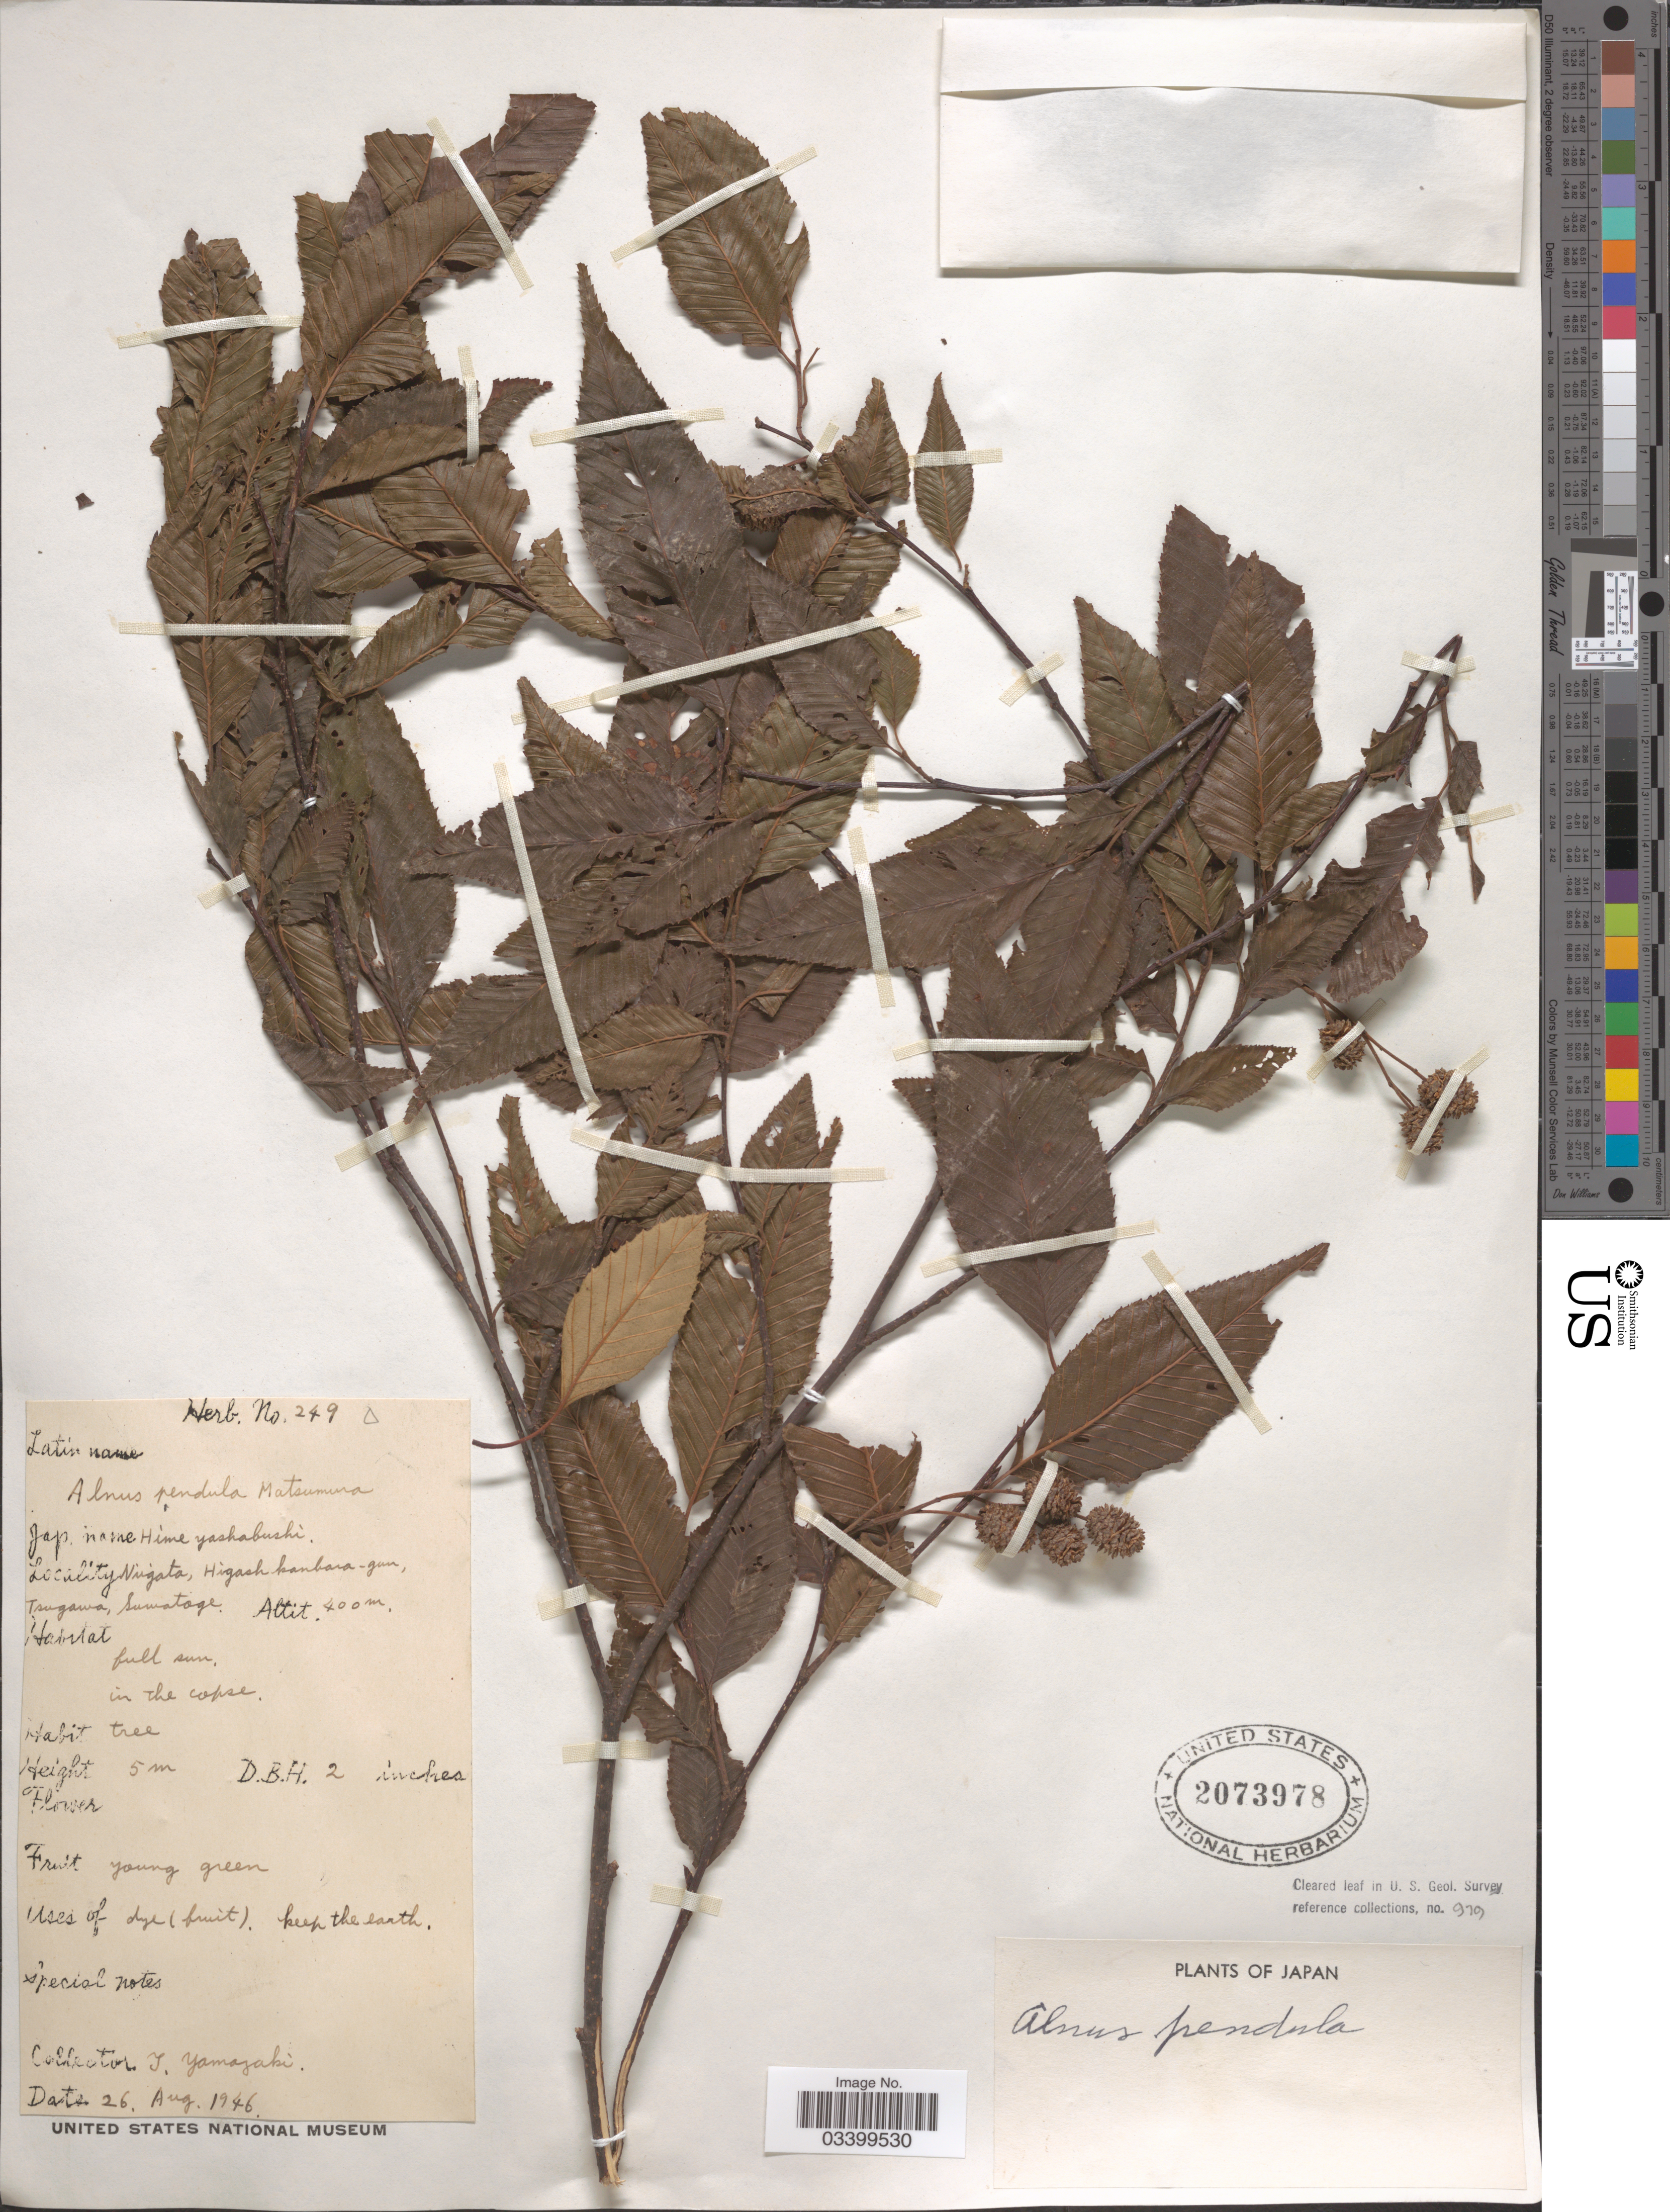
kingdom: Plantae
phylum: Tracheophyta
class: Magnoliopsida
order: Fagales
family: Betulaceae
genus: Alnus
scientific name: Alnus pendula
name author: Matsum.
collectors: G. Yamasaki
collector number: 249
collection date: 1946-08-26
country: Japan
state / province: Niigata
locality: Niigata, Higash kanbara-gun, Tsugawa, Suwatage.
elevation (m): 400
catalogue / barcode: US 2073978